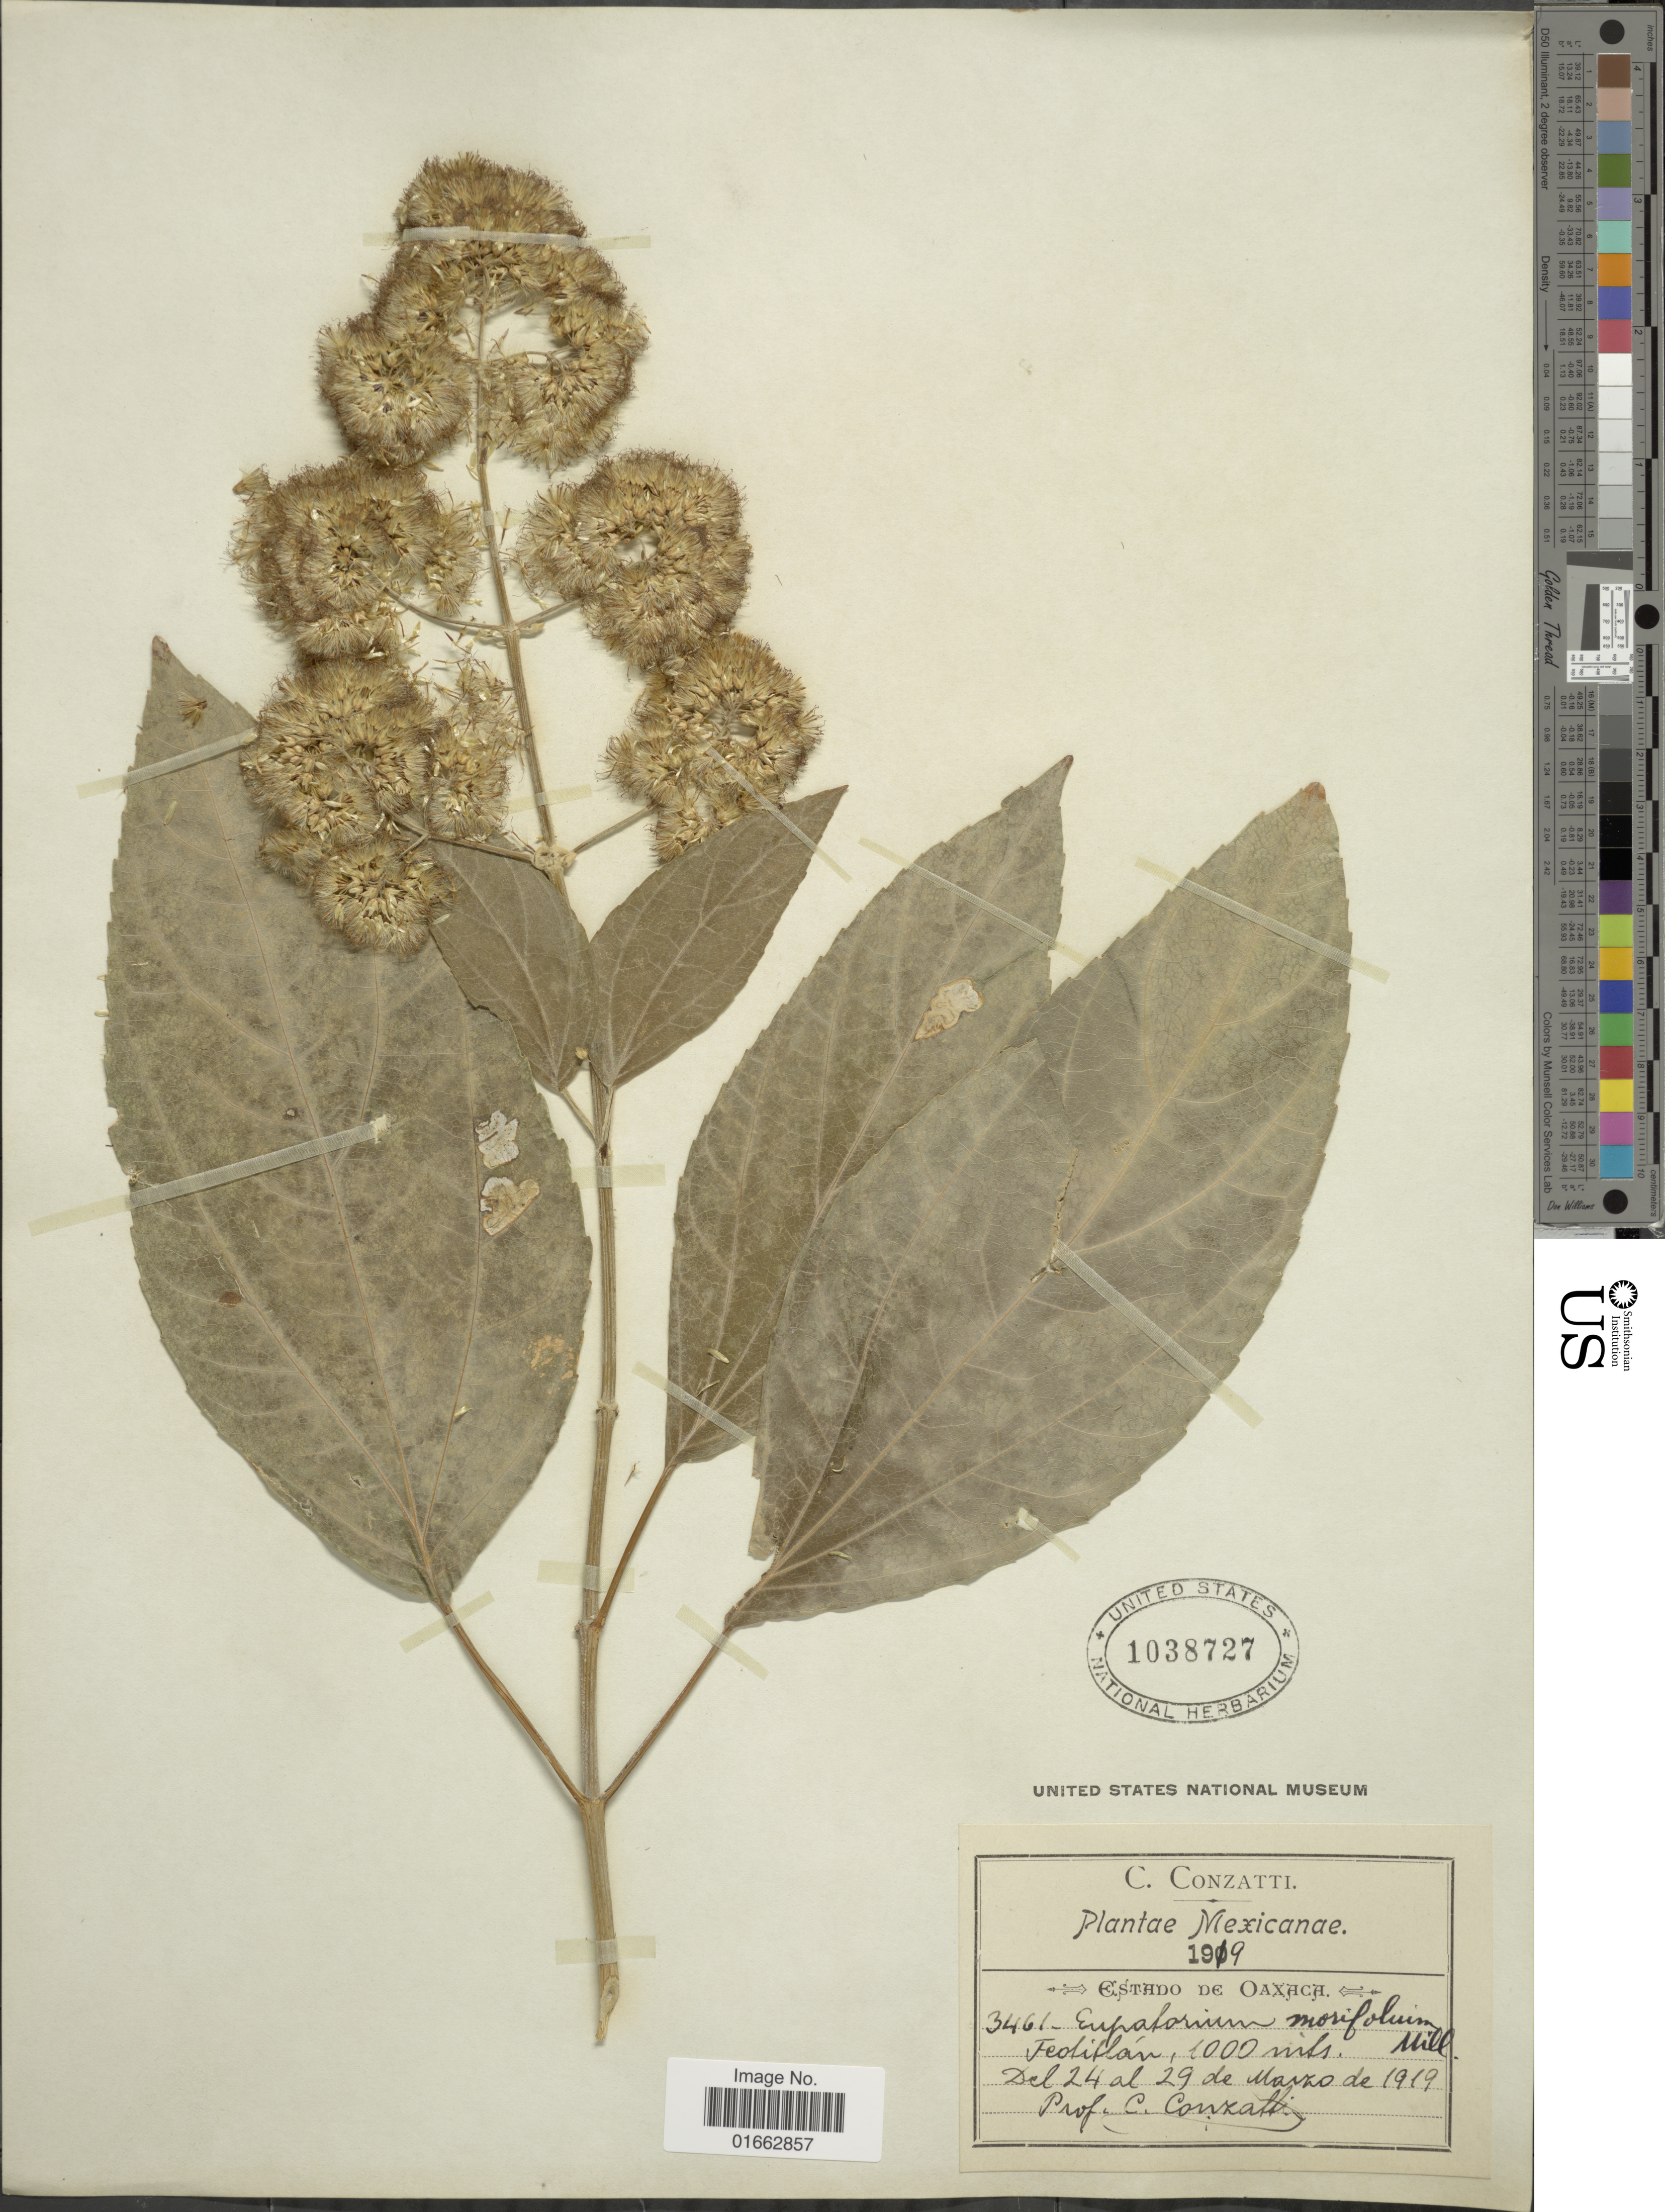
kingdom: Plantae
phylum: Tracheophyta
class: Magnoliopsida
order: Asterales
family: Asteraceae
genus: Critonia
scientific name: Critonia morifolia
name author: (Mill.) R.M. King & H. Rob.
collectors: C. Conzatti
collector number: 3461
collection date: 1919-03-24/1919-03-29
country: Mexico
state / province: Oaxaca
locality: Teotitlan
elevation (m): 1000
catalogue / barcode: US 1038727